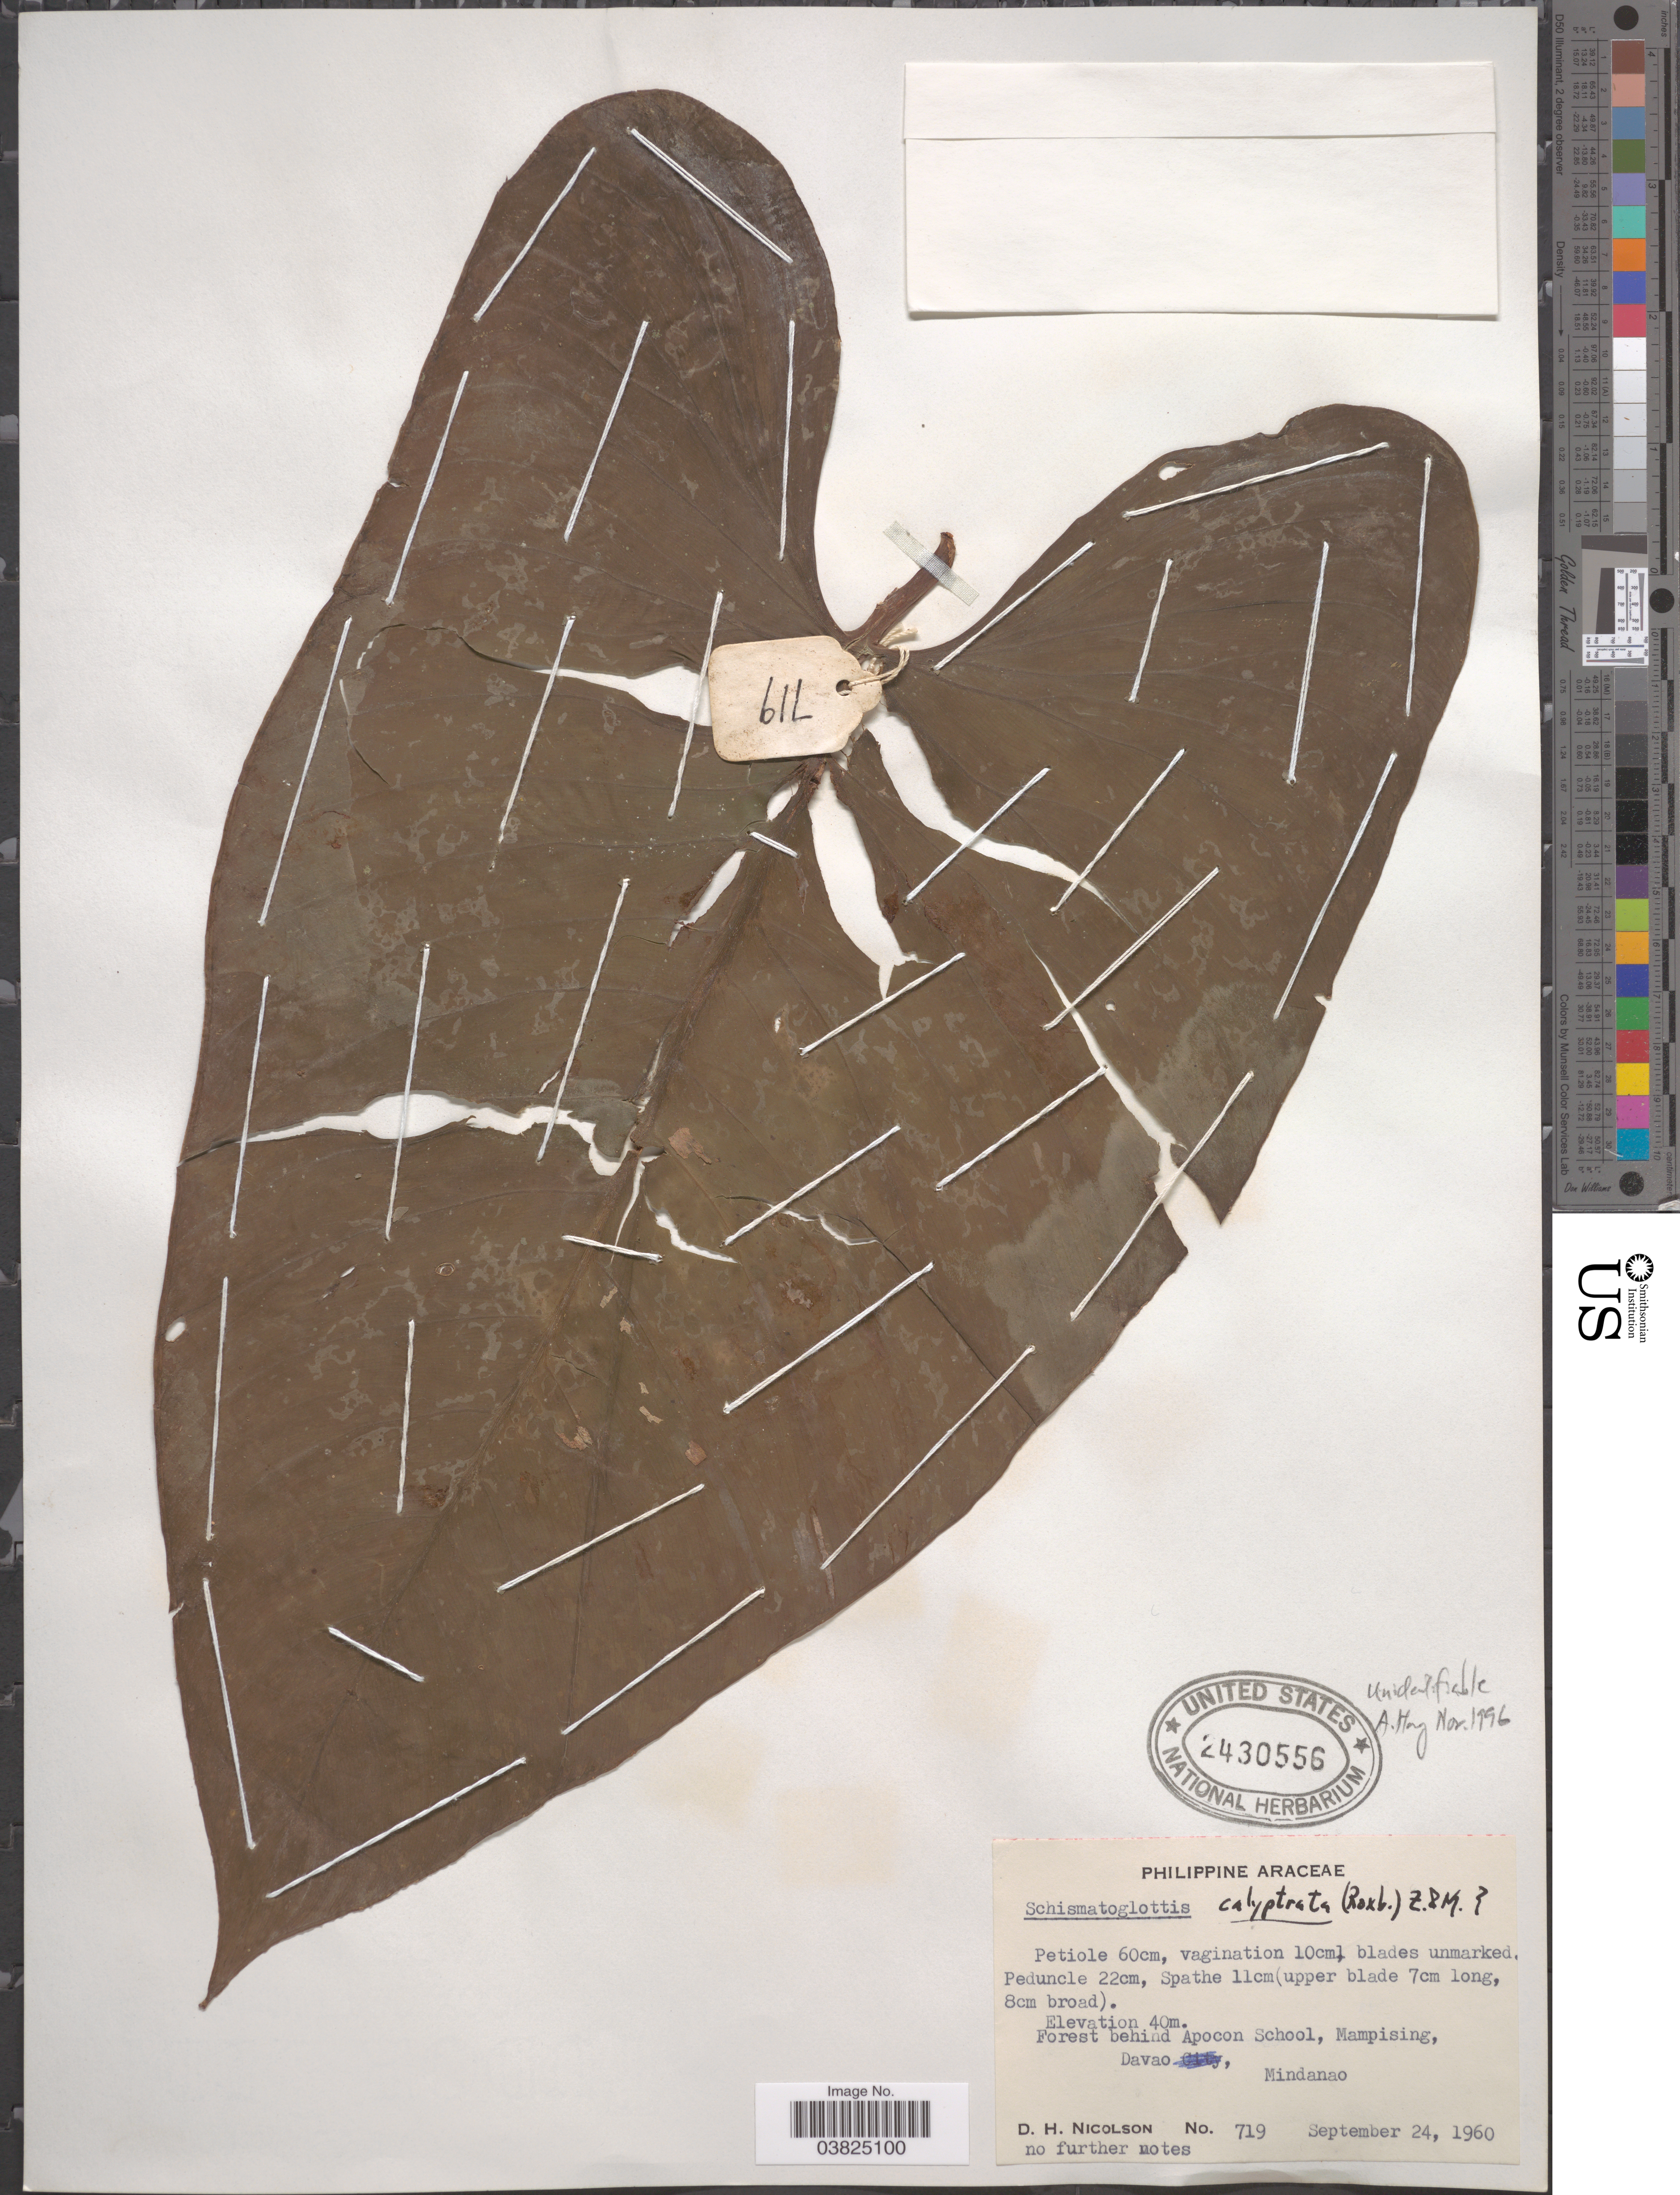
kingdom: Plantae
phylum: Tracheophyta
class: Liliopsida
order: Alismatales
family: Araceae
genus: Schismatoglottis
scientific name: Schismatoglottis sp.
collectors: D. H. Nicolson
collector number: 719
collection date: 1960-09-24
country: Philippines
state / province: Davao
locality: Forest behind Apocon School, Mampising, Mindanao.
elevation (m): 40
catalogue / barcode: US 2430556